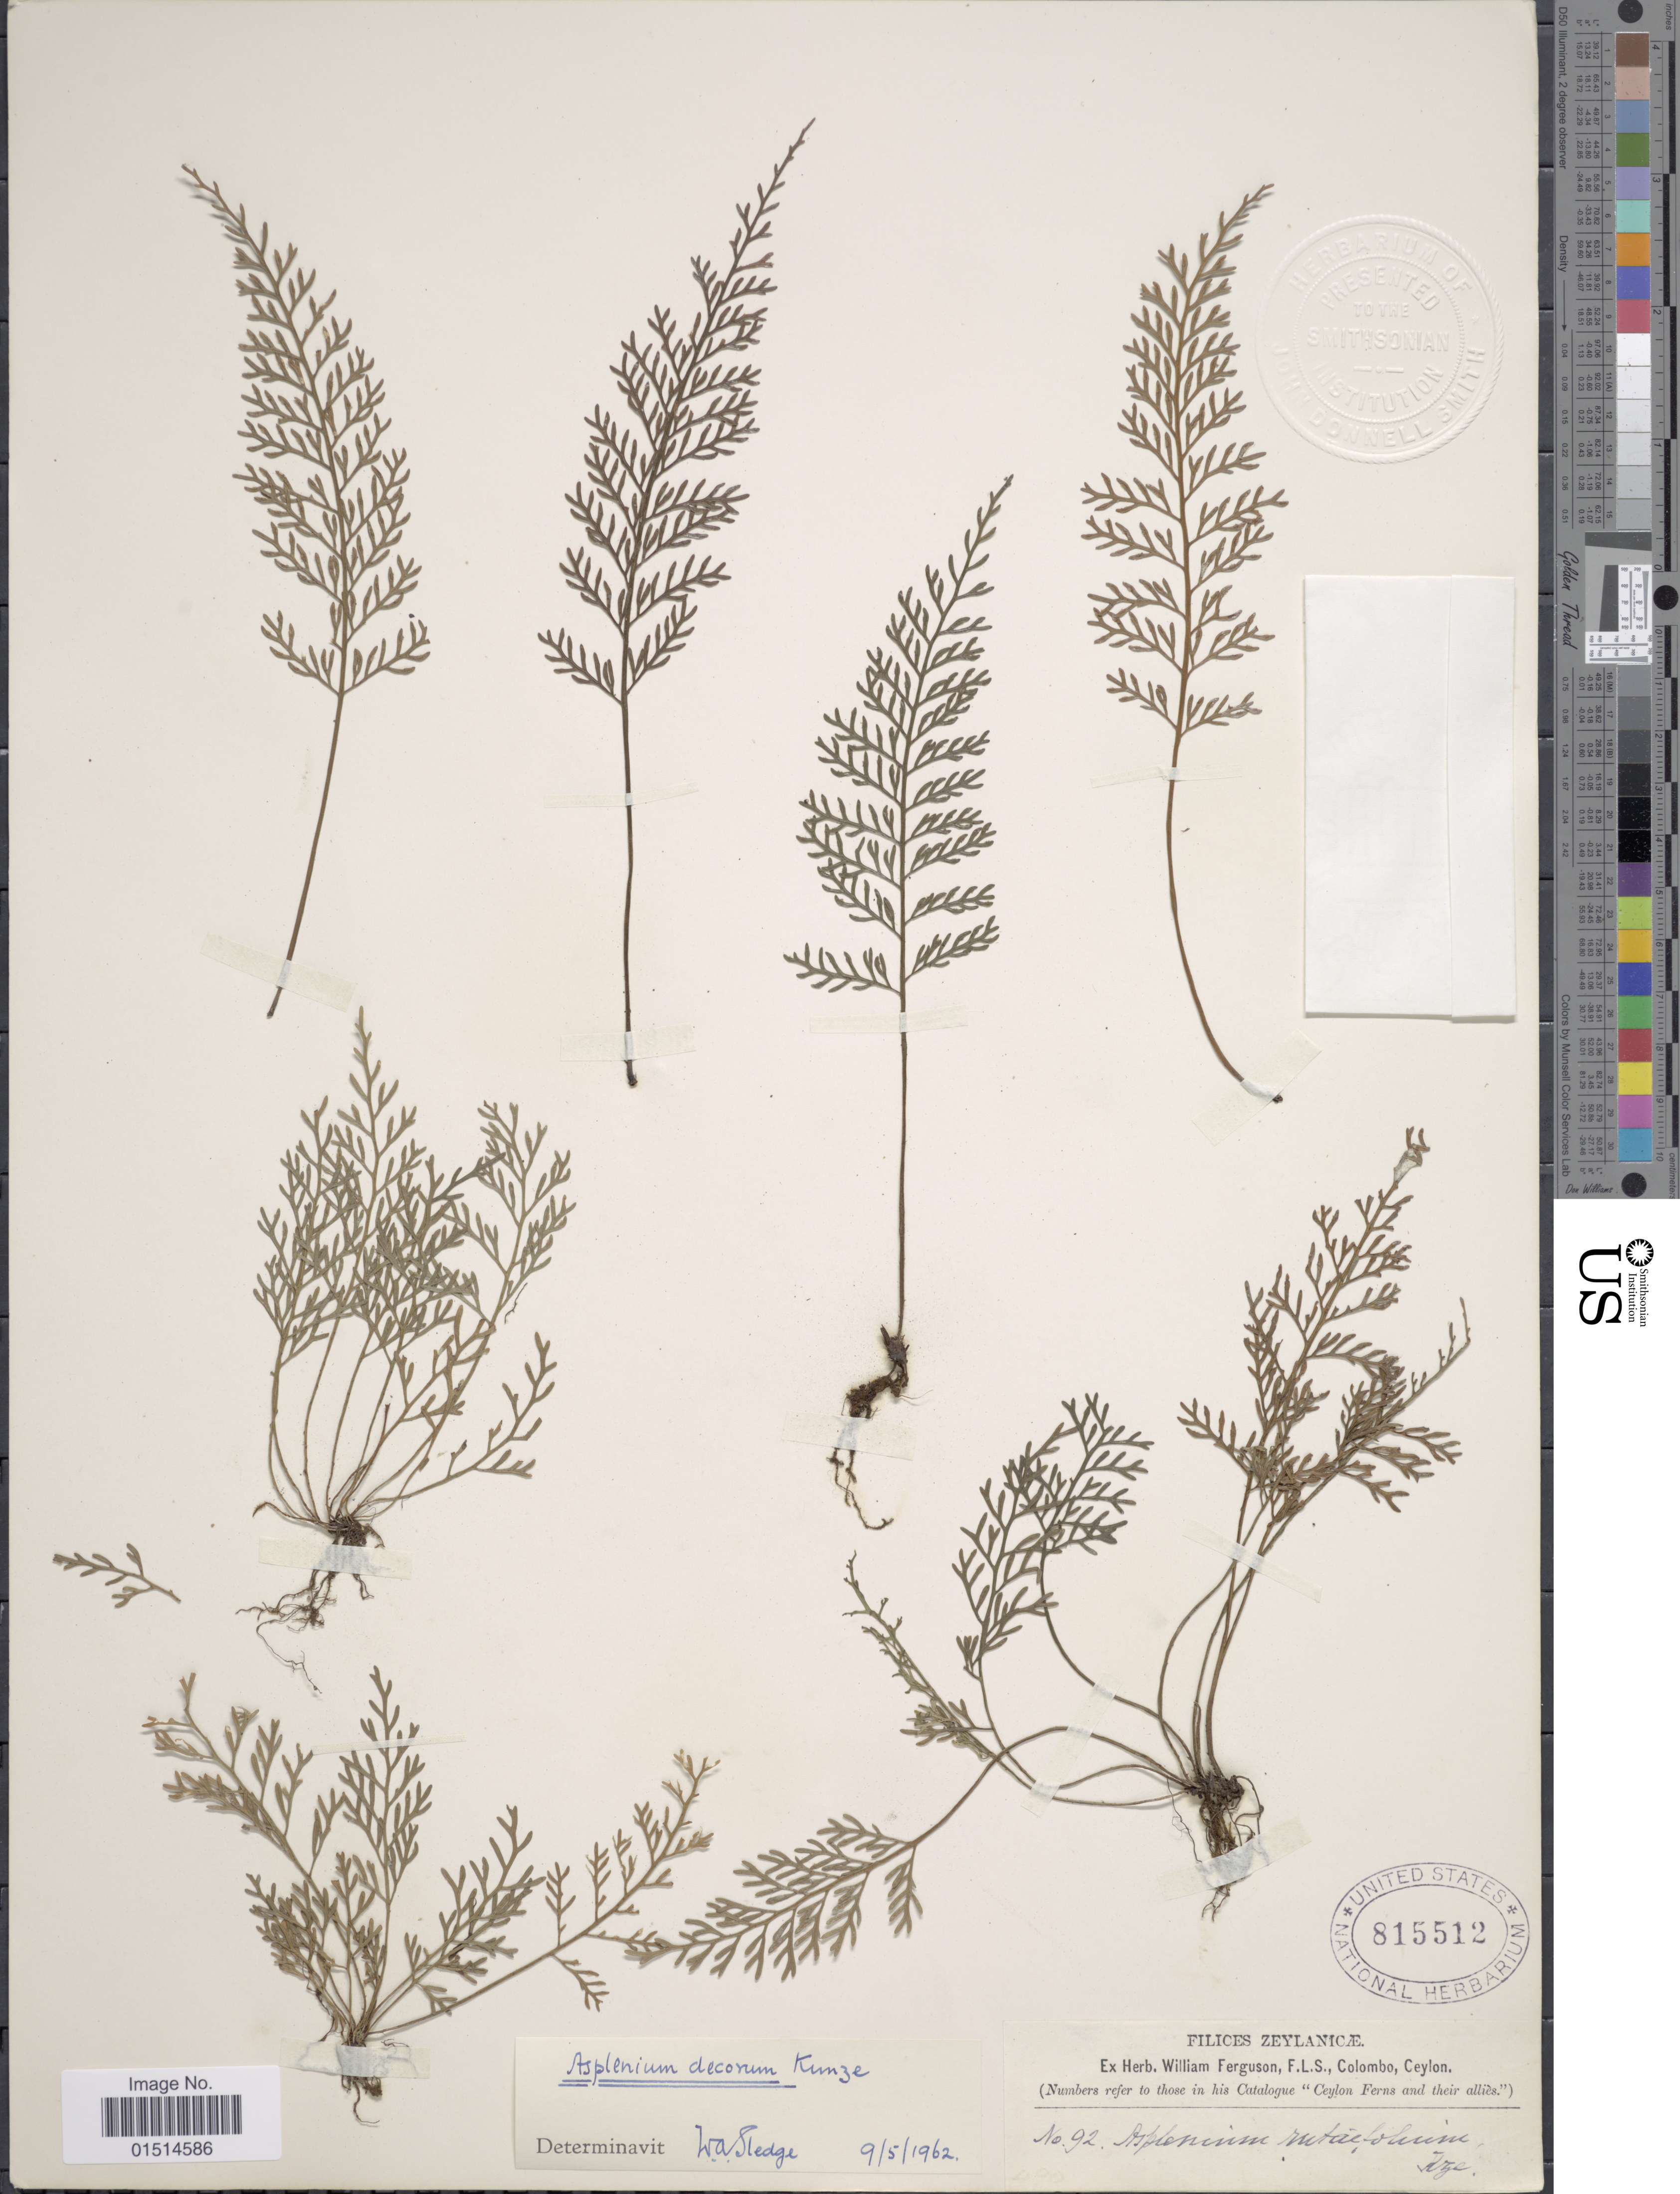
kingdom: Plantae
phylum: Tracheophyta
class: Polypodiopsida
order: Polypodiales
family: Aspleniaceae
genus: Asplenium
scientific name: Asplenium decorum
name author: Kunze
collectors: ex herb. W. Ferguson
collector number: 92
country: Sri Lanka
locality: Zelyanicae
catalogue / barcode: US 815512